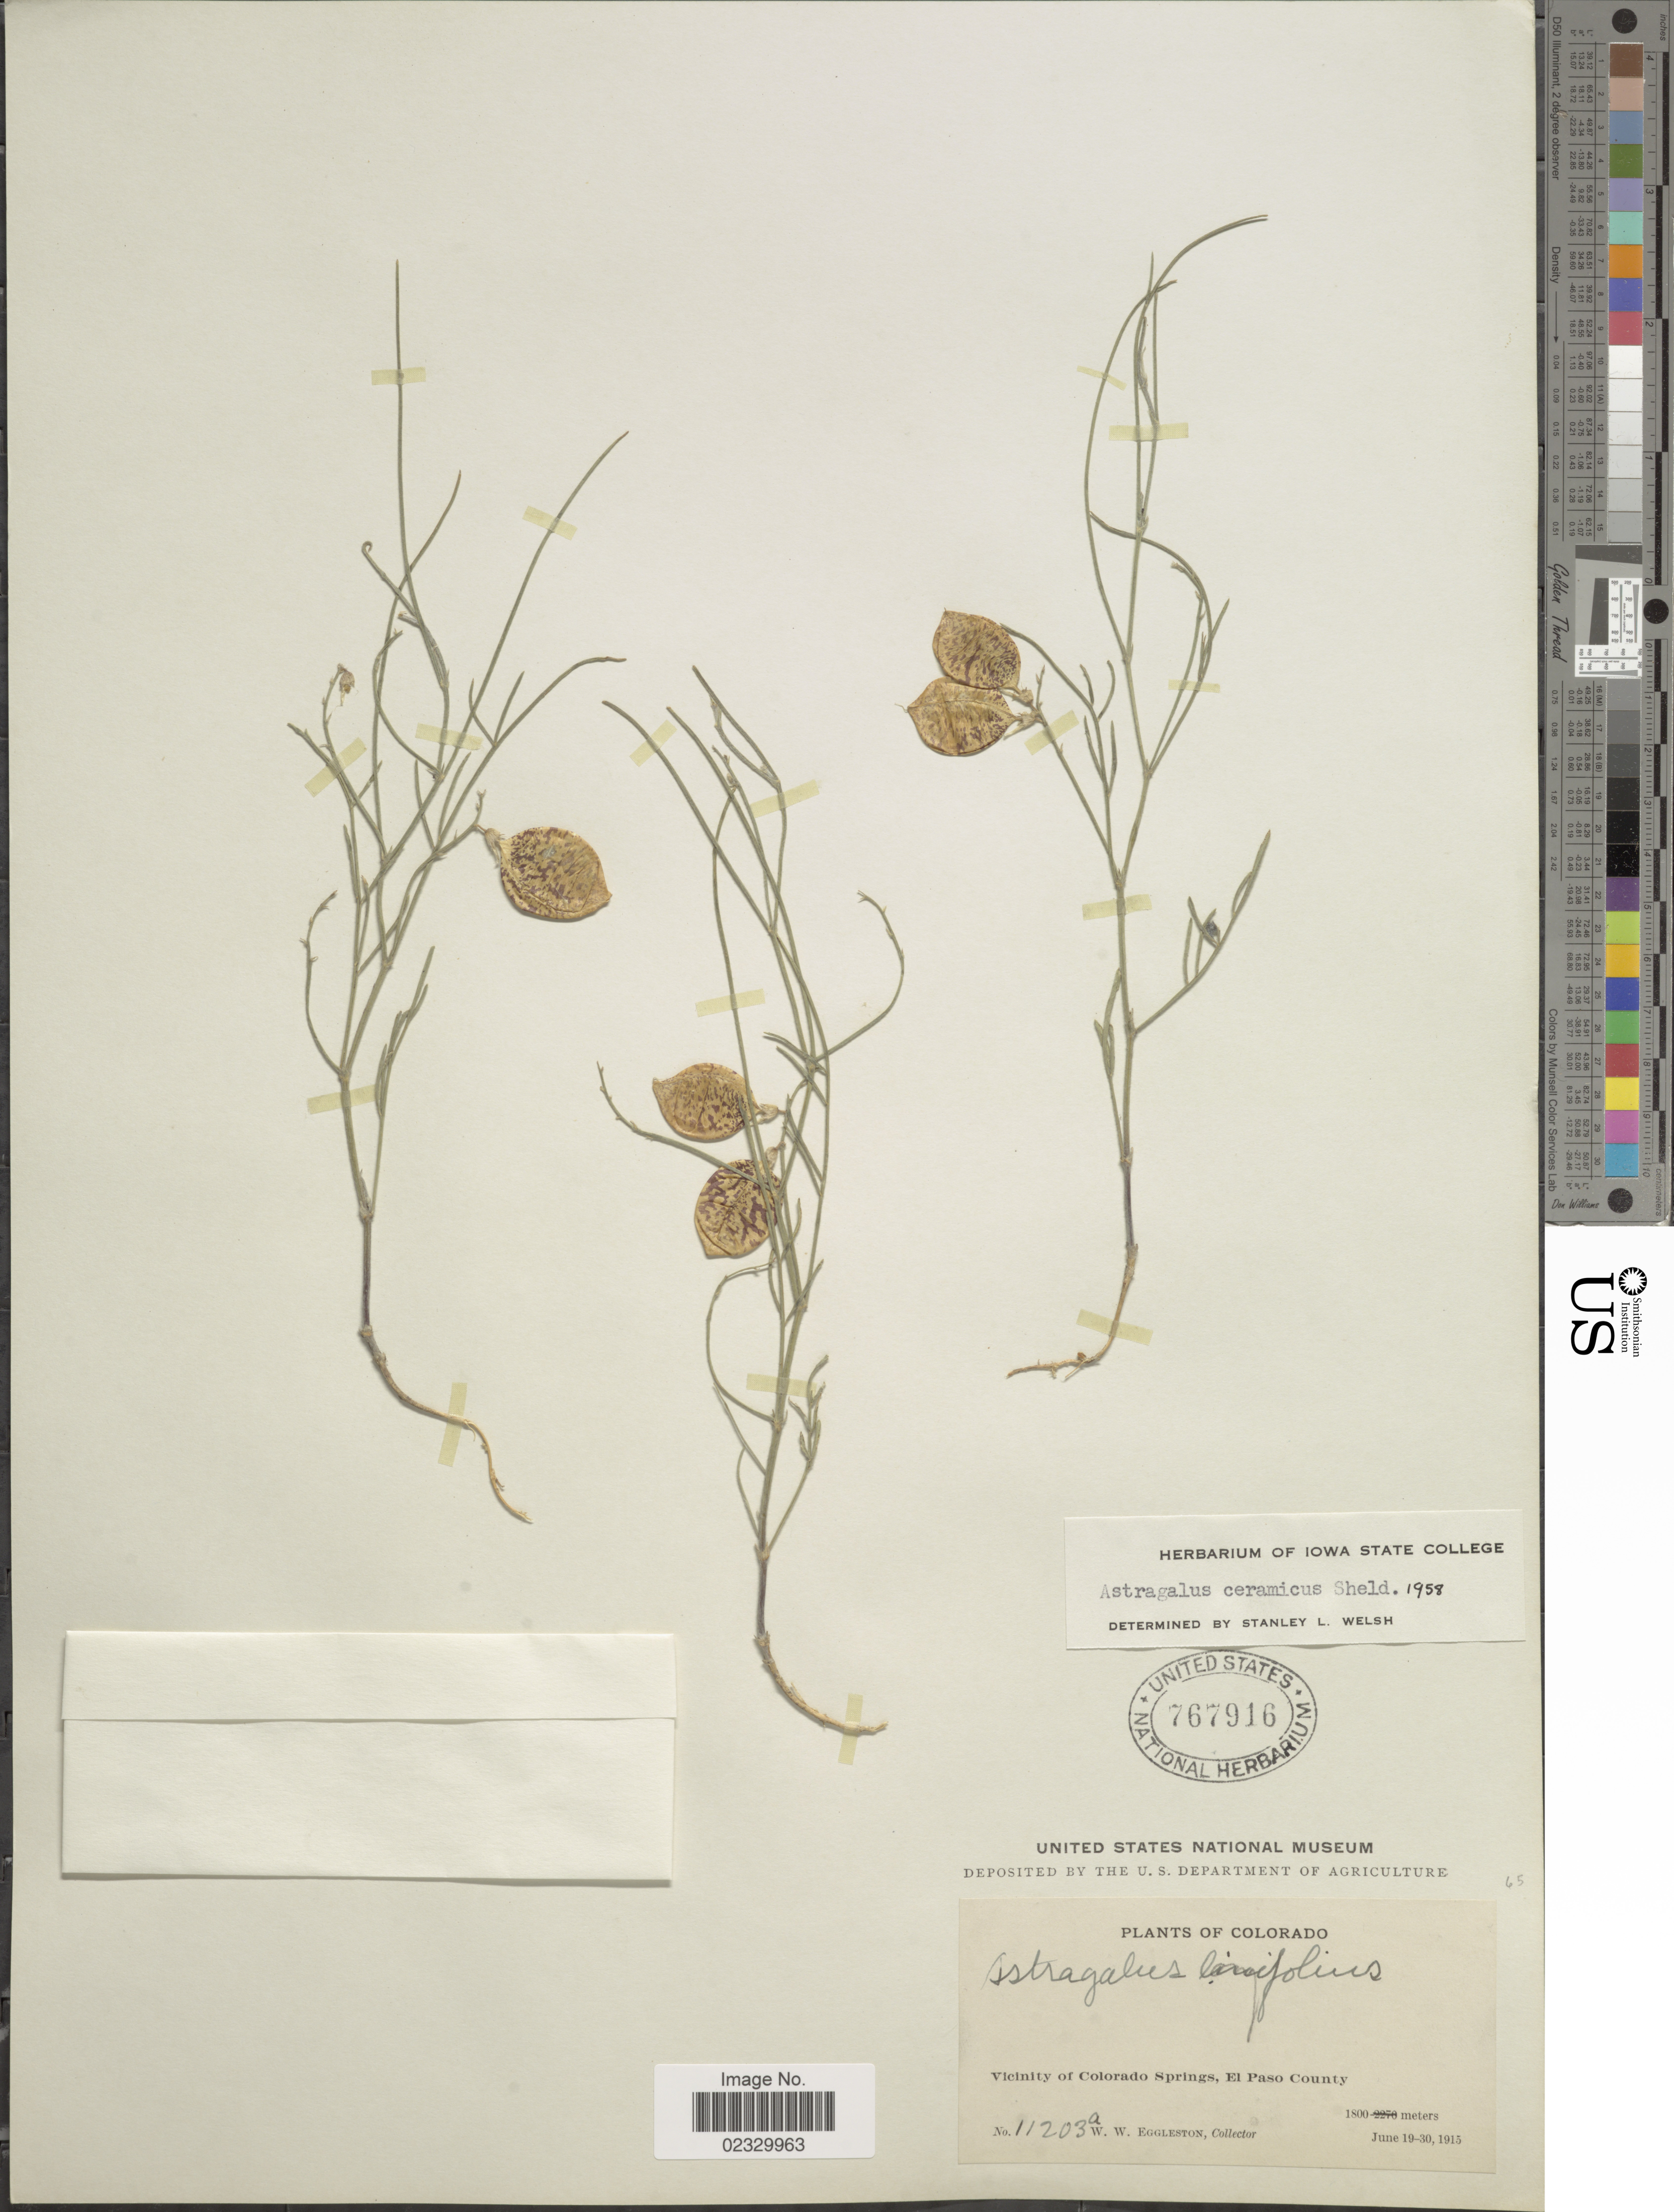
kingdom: Plantae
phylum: Tracheophyta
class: Magnoliopsida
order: Fabales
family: Fabaceae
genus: Astragalus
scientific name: Astragalus ceramicus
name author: E. Sheld.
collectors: W. W. Eggleston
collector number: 11203A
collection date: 1915-06-19/1915-06-30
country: United States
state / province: Colorado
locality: Vicinity of Colorado Springs, El Paso County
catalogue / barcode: US 767916